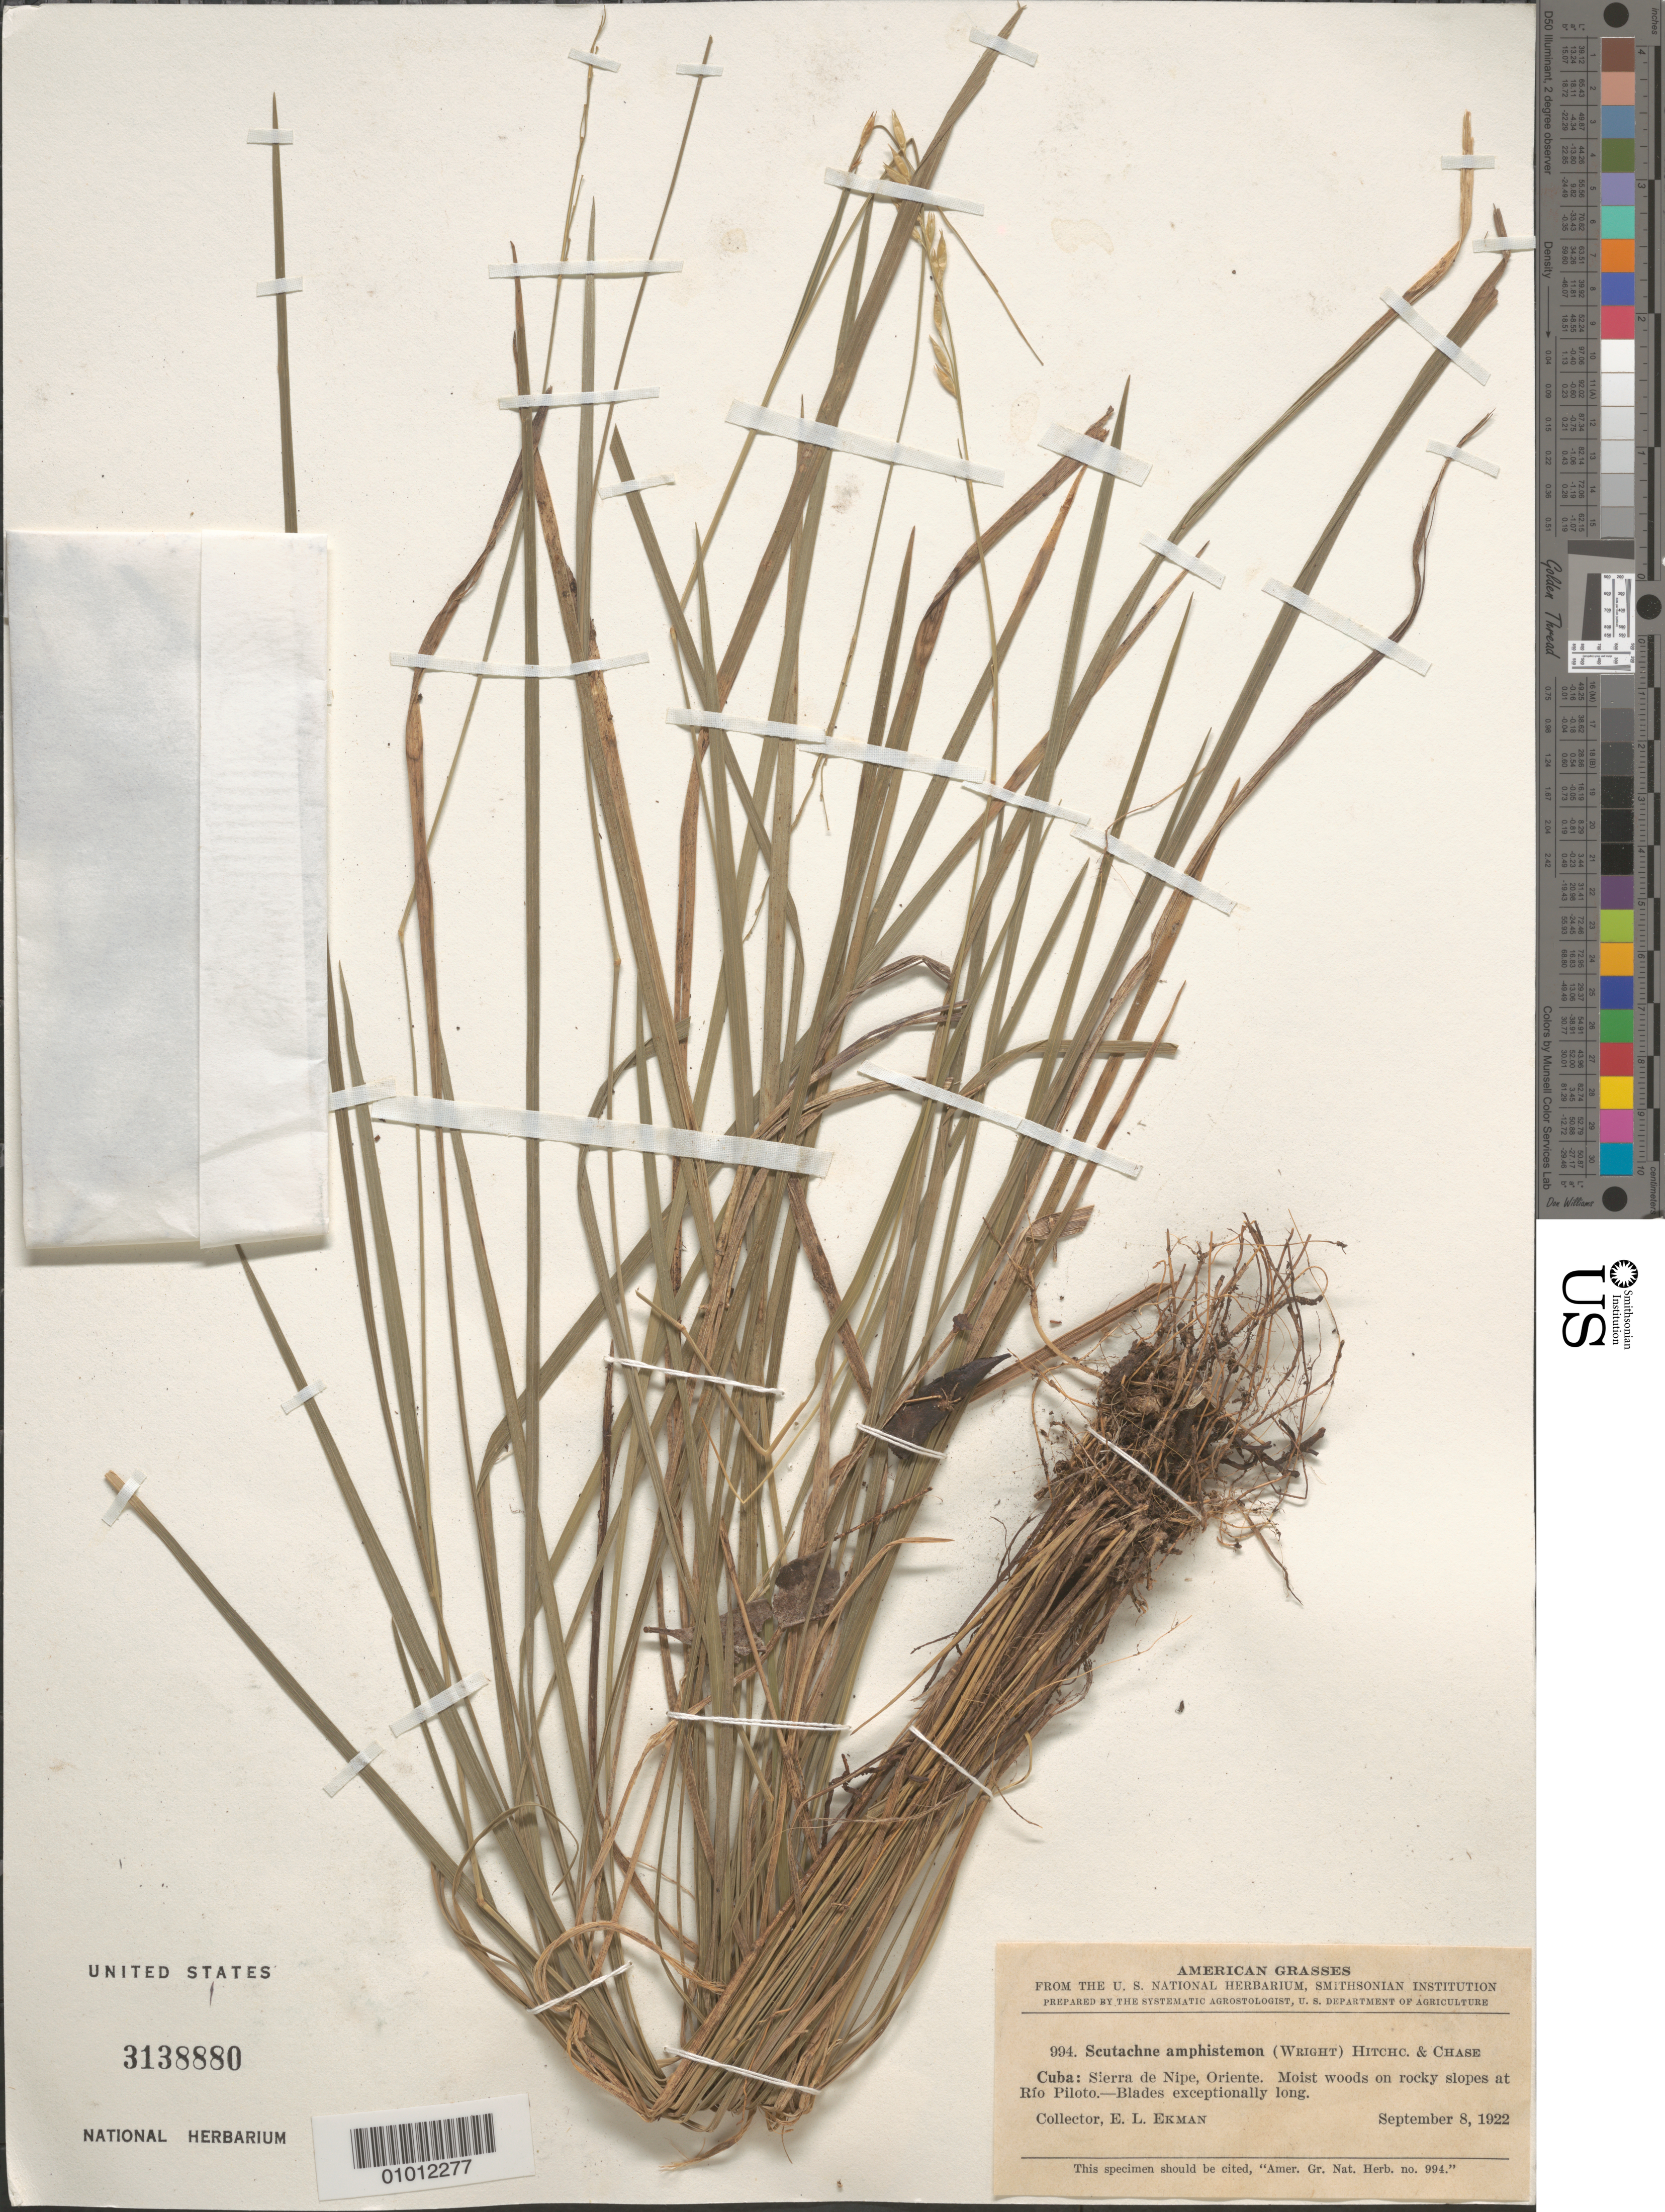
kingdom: Plantae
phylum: Tracheophyta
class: Liliopsida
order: Poales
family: Poaceae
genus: Scutachne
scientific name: Scutachne amphistemon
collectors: E. L. Ekman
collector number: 994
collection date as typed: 08 Sep 1922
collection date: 1922-09-08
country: Cuba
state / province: Holguín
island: Cuba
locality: Sierra de Nipe Moist woods on rocky slopes at Rio Piloto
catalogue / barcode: US 3138880